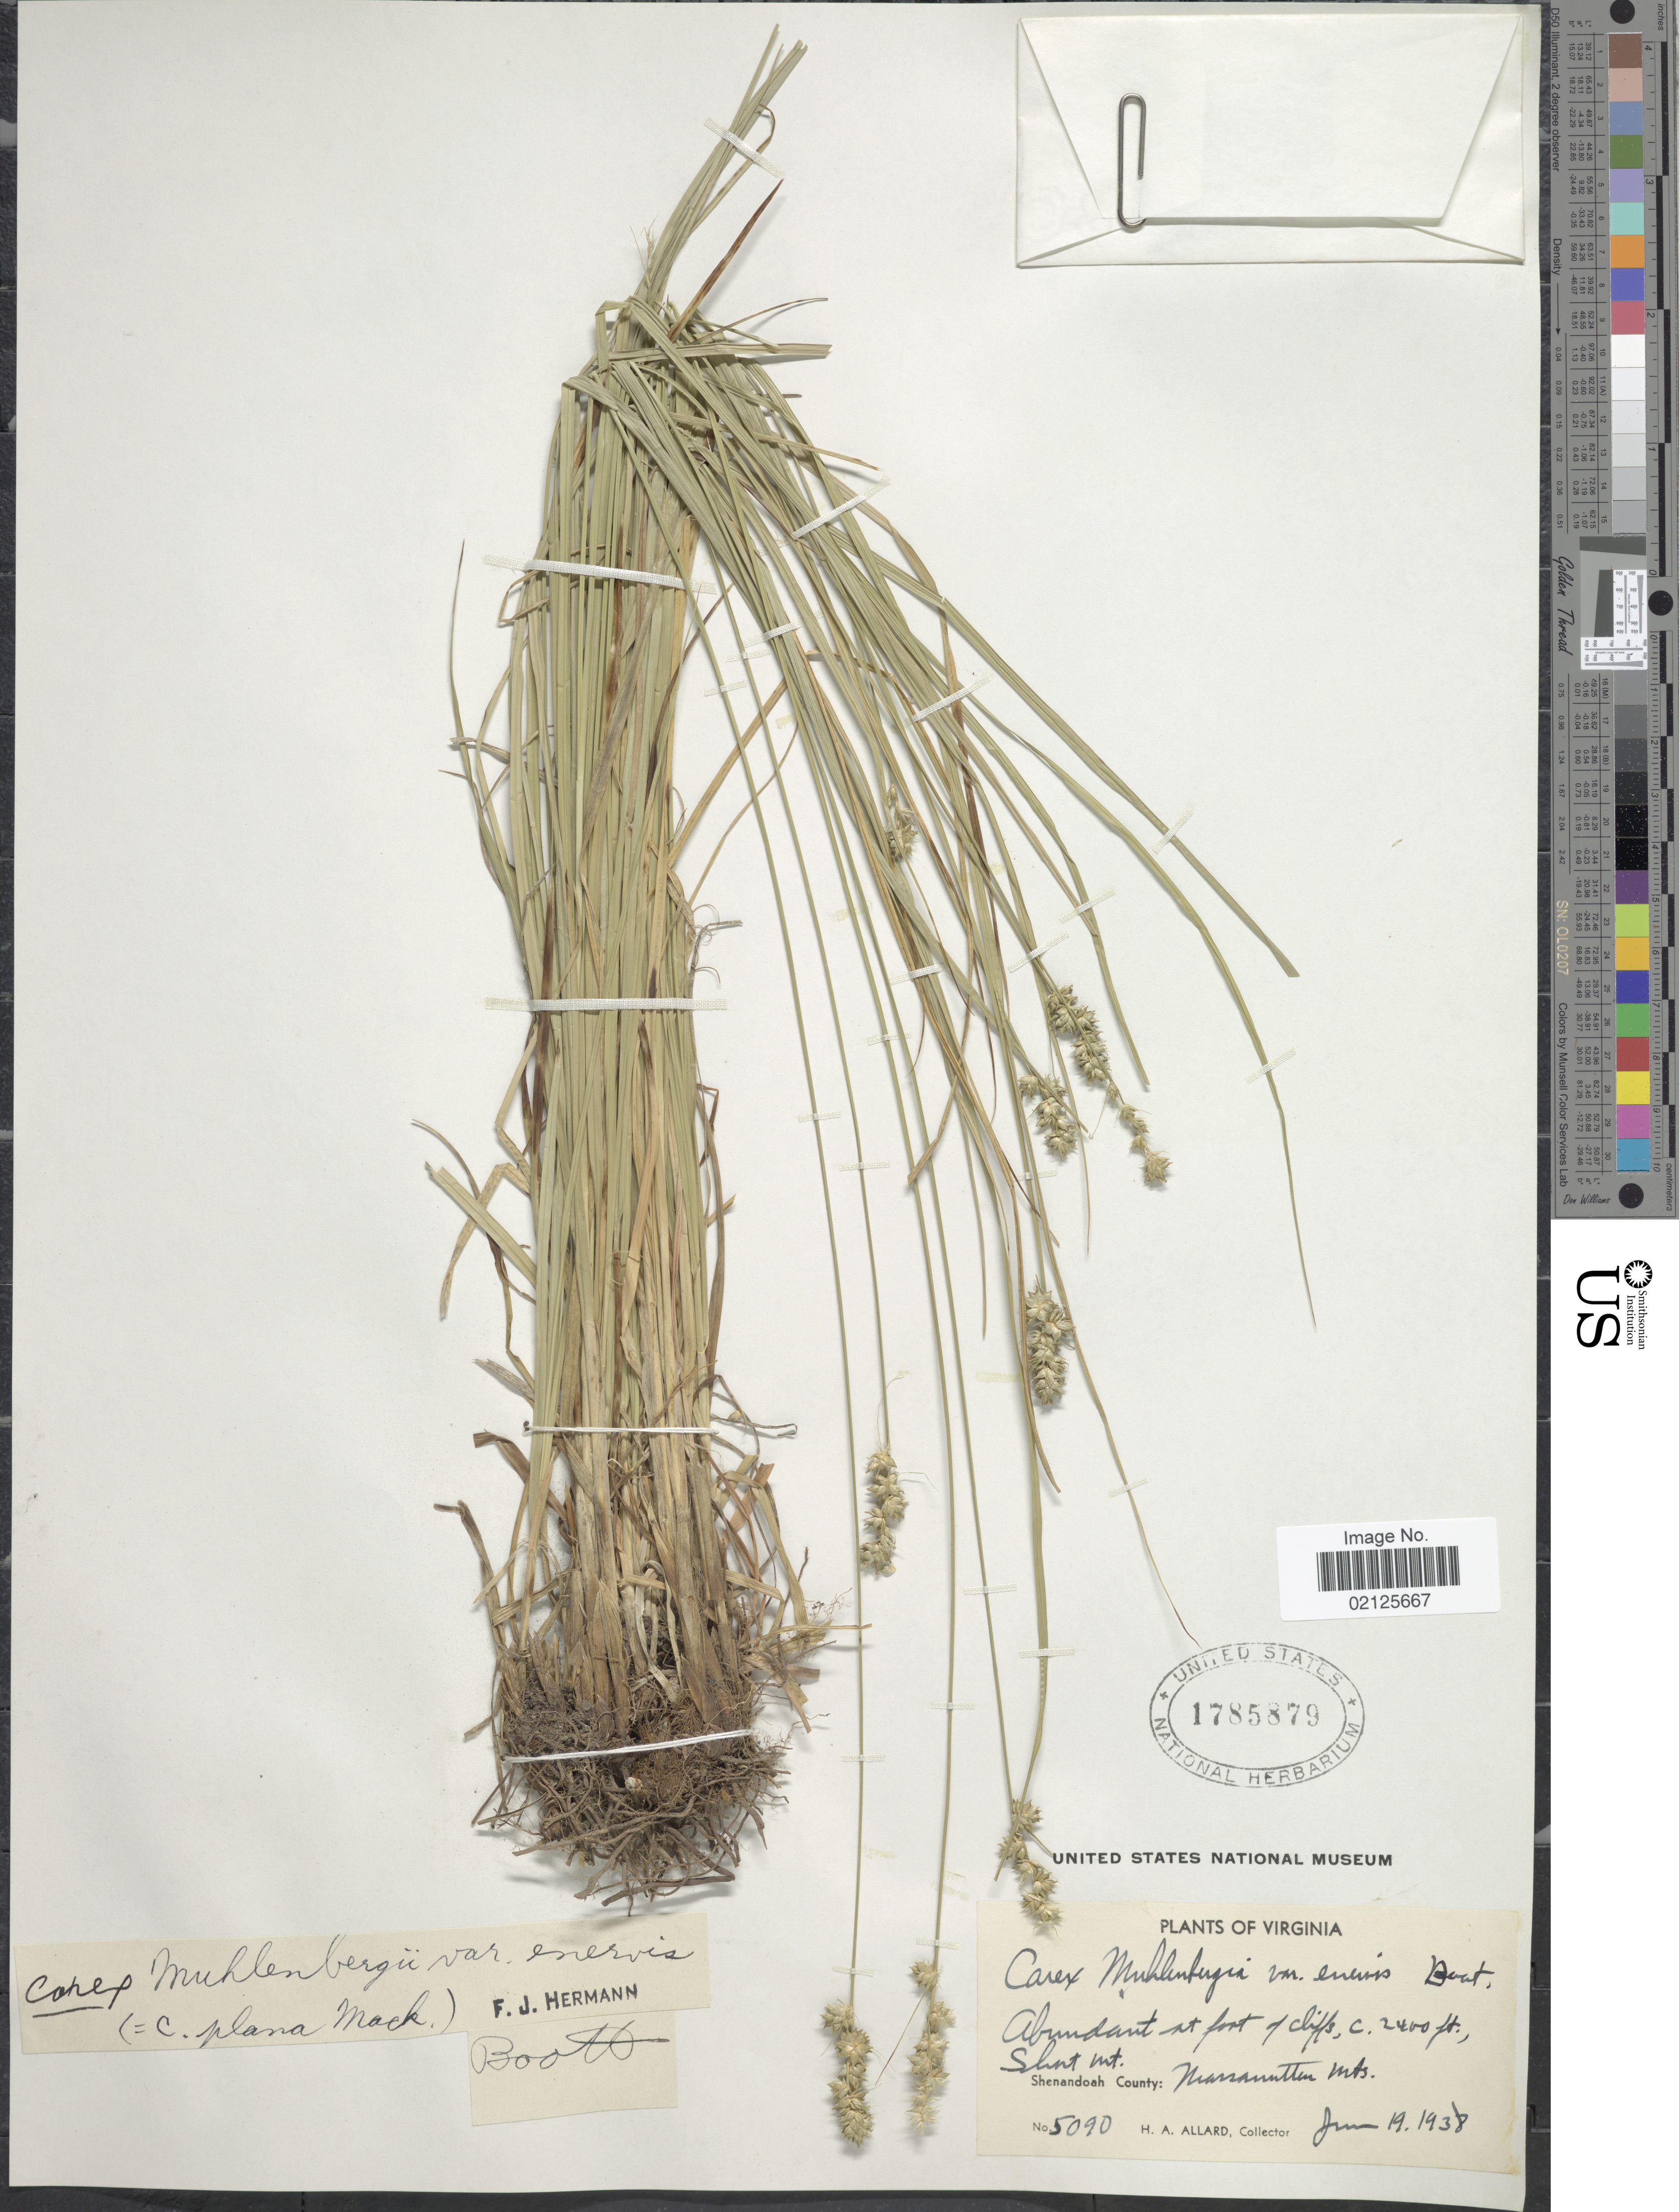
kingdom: Plantae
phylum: Tracheophyta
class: Liliopsida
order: Poales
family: Cyperaceae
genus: Carex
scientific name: Carex muehlenbergii var. enervis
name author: Boott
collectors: H. A. Allard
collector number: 5090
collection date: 1938-06-19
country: United States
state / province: Virginia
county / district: Shenandoah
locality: Abundant at foot of cliffs, Short Mt. Shenandoah County: Massanutten Mts.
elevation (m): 732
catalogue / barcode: US 1785879